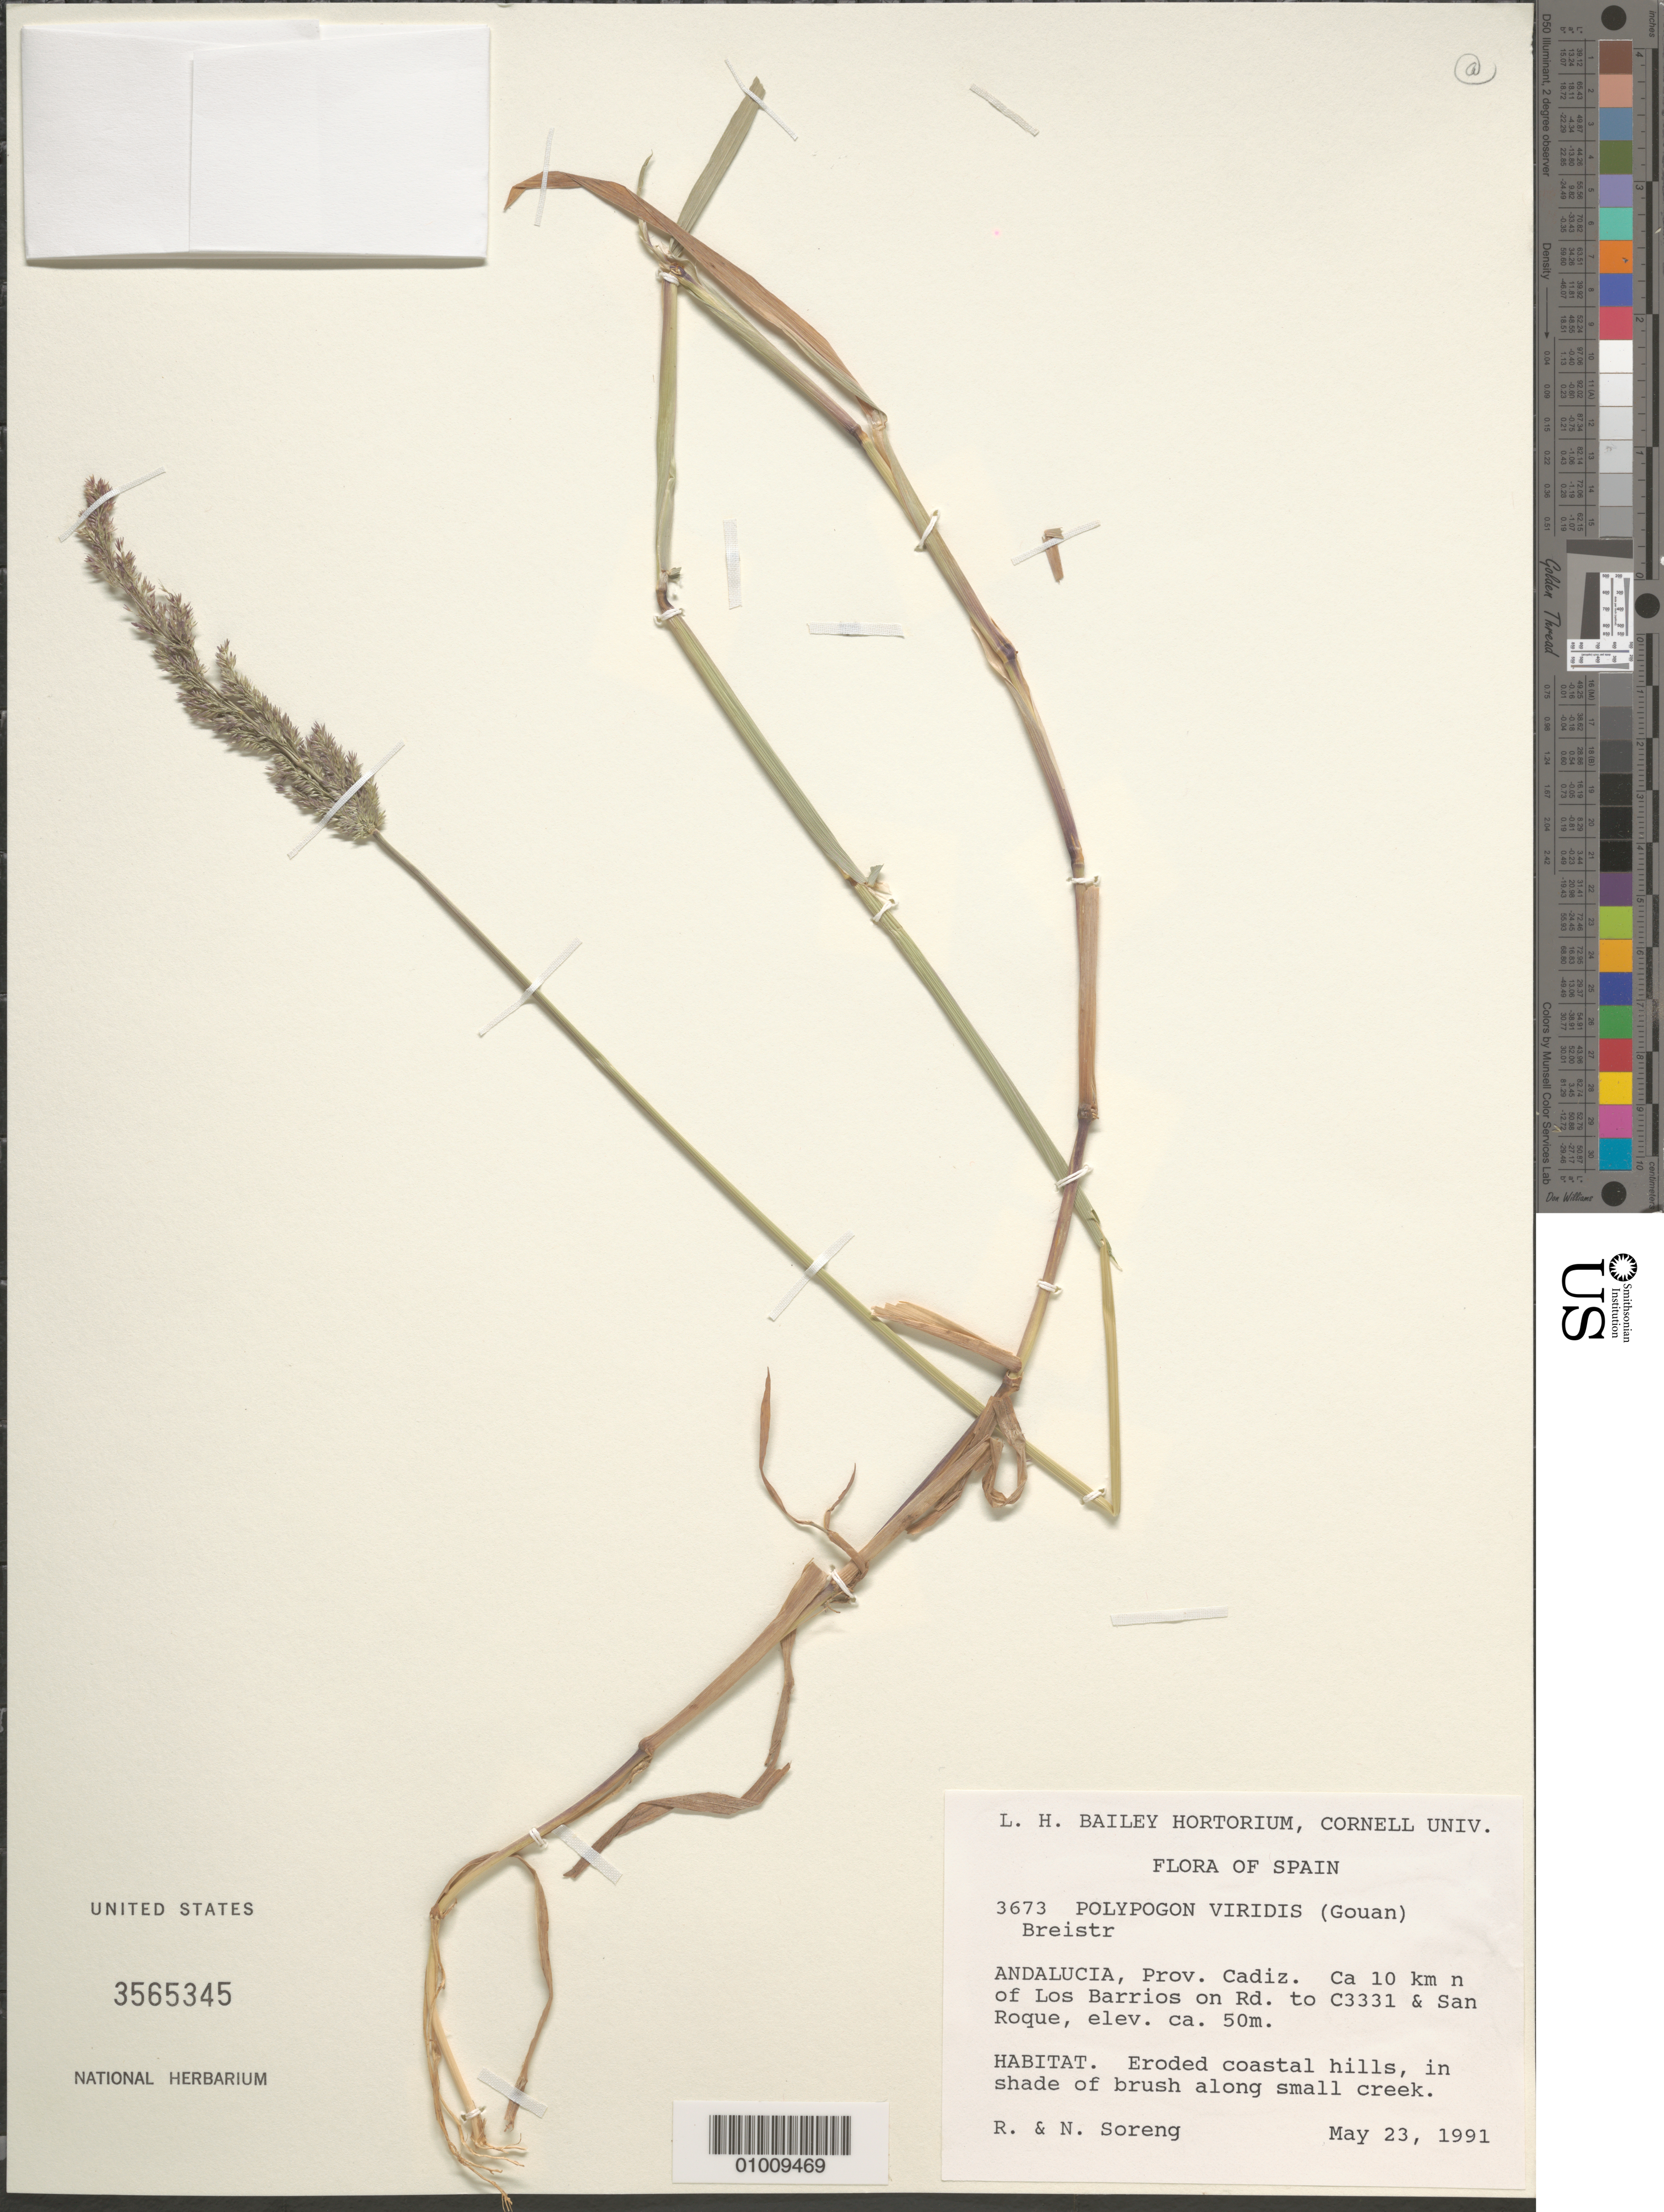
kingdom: Plantae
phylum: Tracheophyta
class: Liliopsida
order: Poales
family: Poaceae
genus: Polypogon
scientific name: Polypogon viridis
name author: (Gouan) Breistroffer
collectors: R. J. Soreng & N. L. Soreng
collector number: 3673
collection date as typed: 23 May 1991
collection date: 1991-05-23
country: Spain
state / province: Andalucia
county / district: Cadiz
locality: Ca 10 km N of Los Barrios on Rd. to C3331 & San Roque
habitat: Eroded coastal hills, in shade of brush along small creek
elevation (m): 50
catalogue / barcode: US 3565345